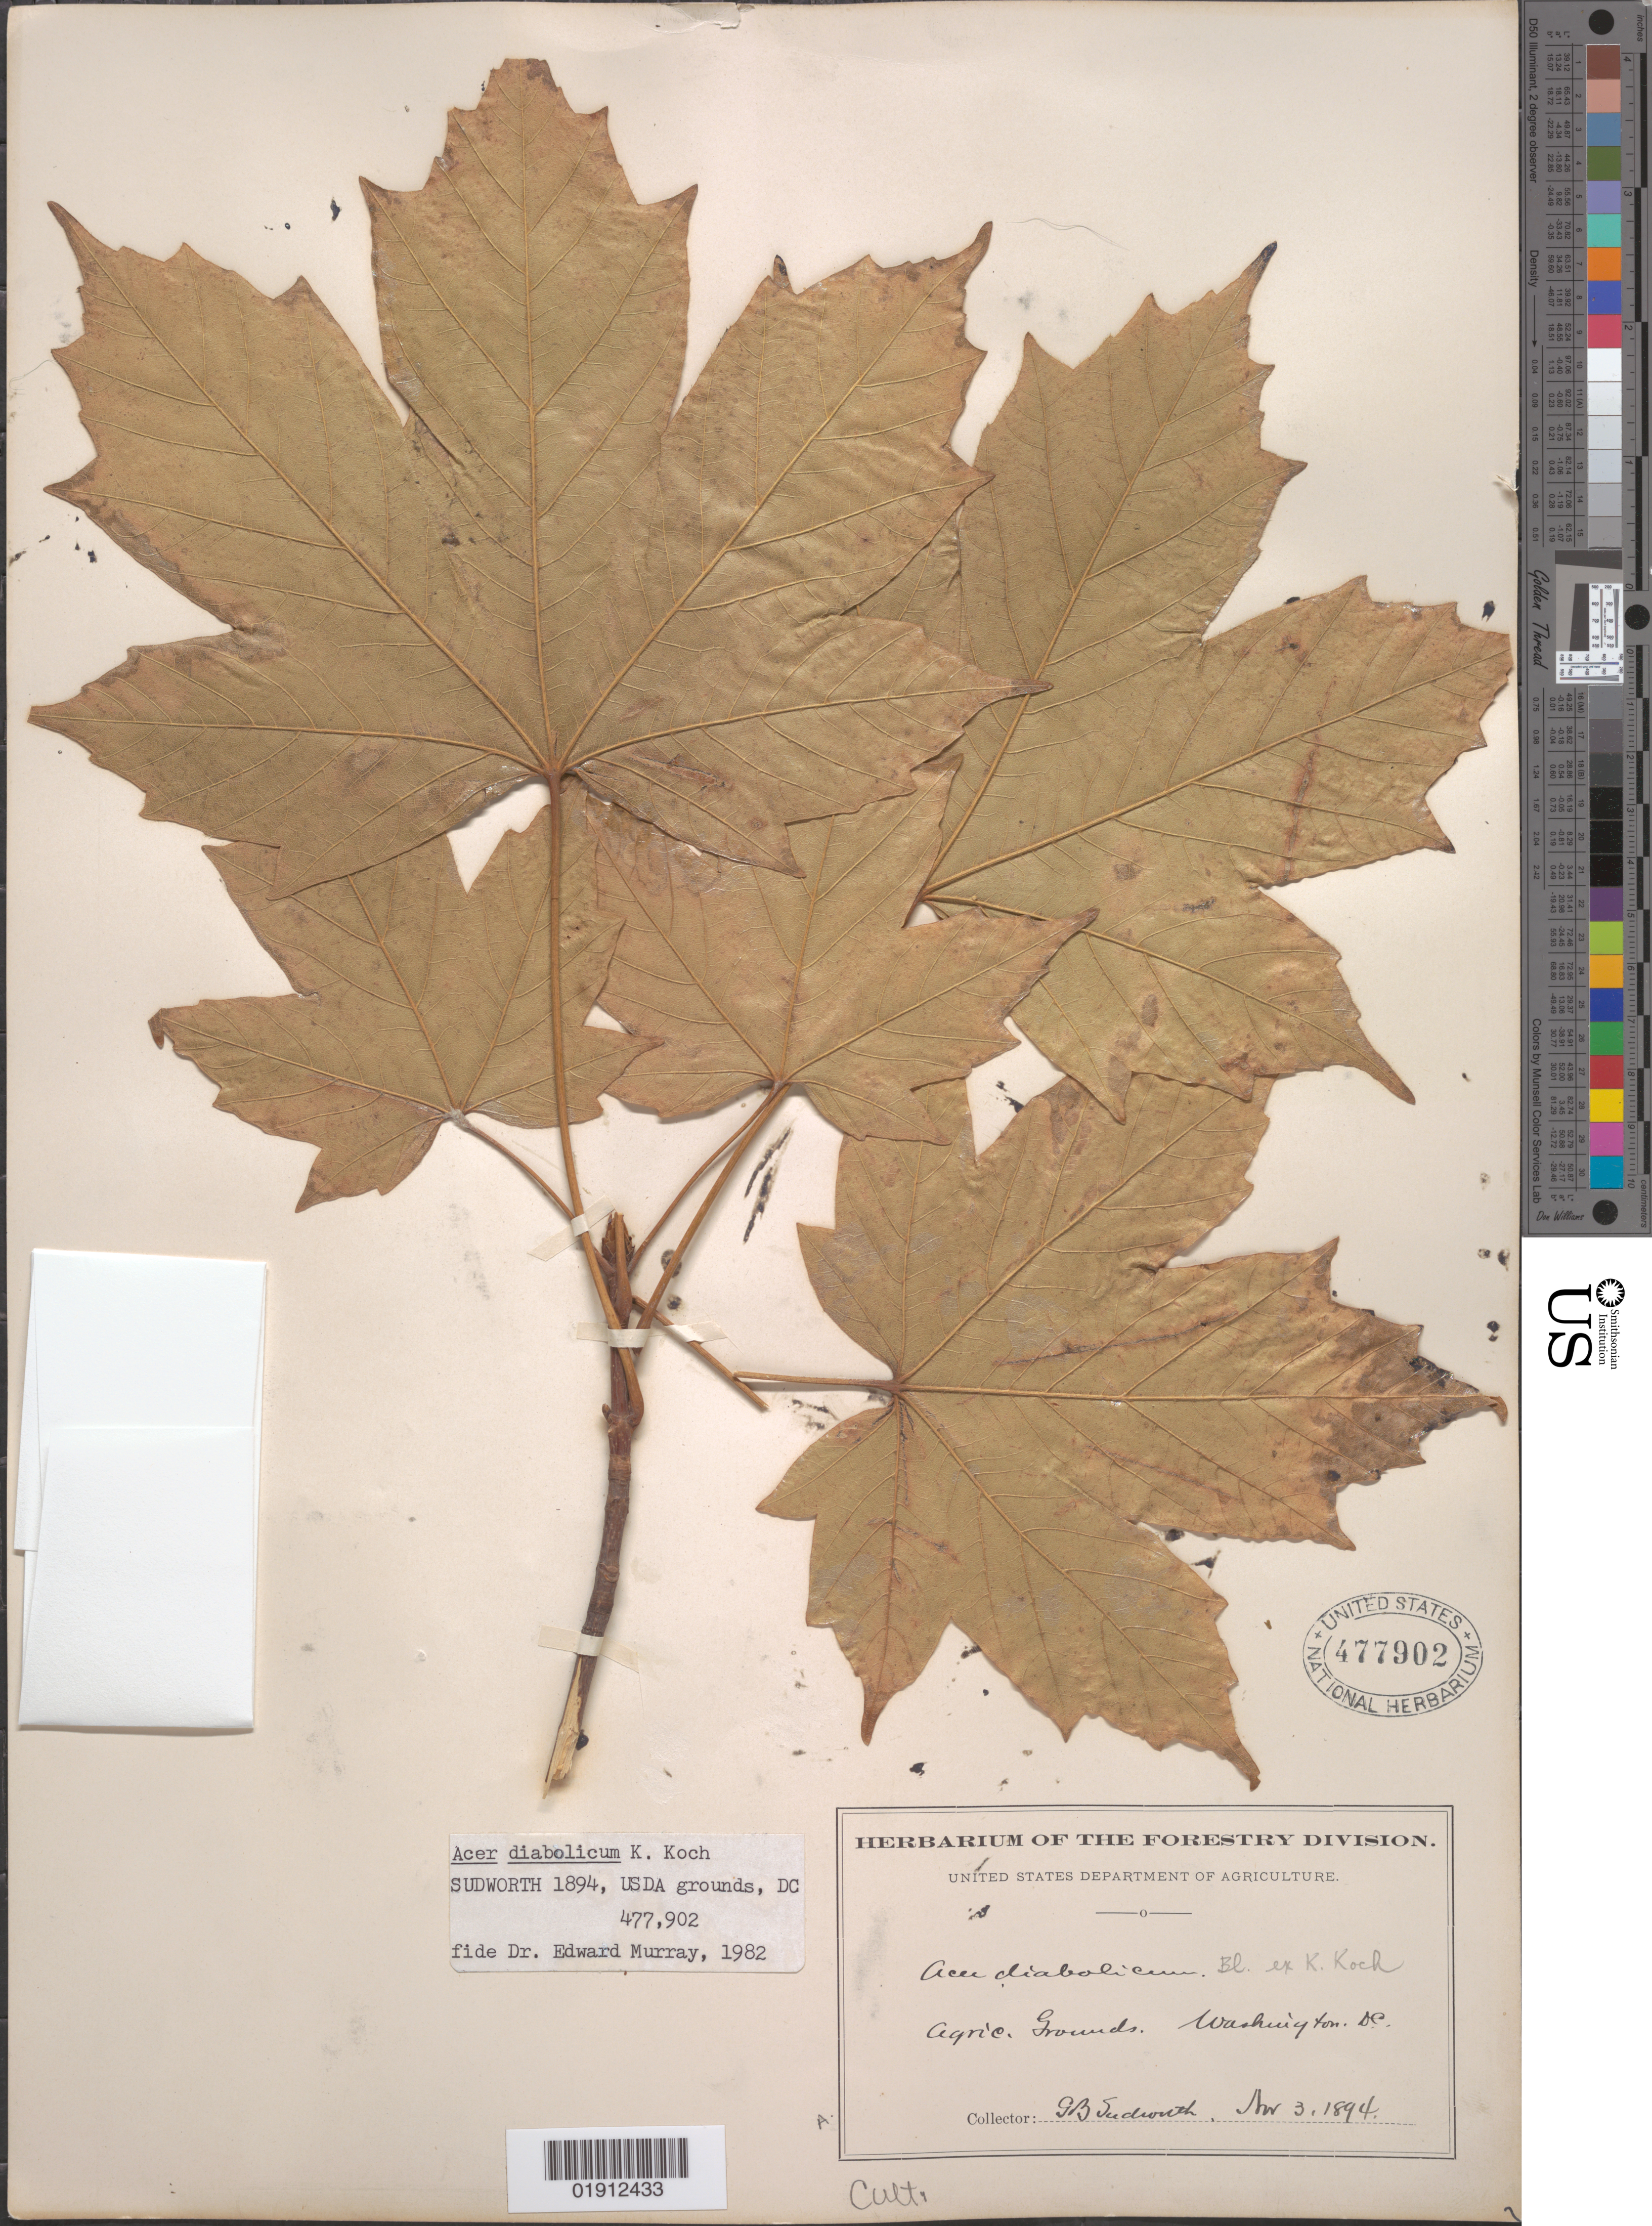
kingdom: Plantae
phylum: Tracheophyta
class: Magnoliopsida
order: Sapindales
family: Sapindaceae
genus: Acer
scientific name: Acer diabolicum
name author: Blume ex K. Koch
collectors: G. B. Sudworth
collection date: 1894-11-03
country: United States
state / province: District of Columbia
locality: U.S. Agricultural Department grounds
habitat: Cultivated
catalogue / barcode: US 477902